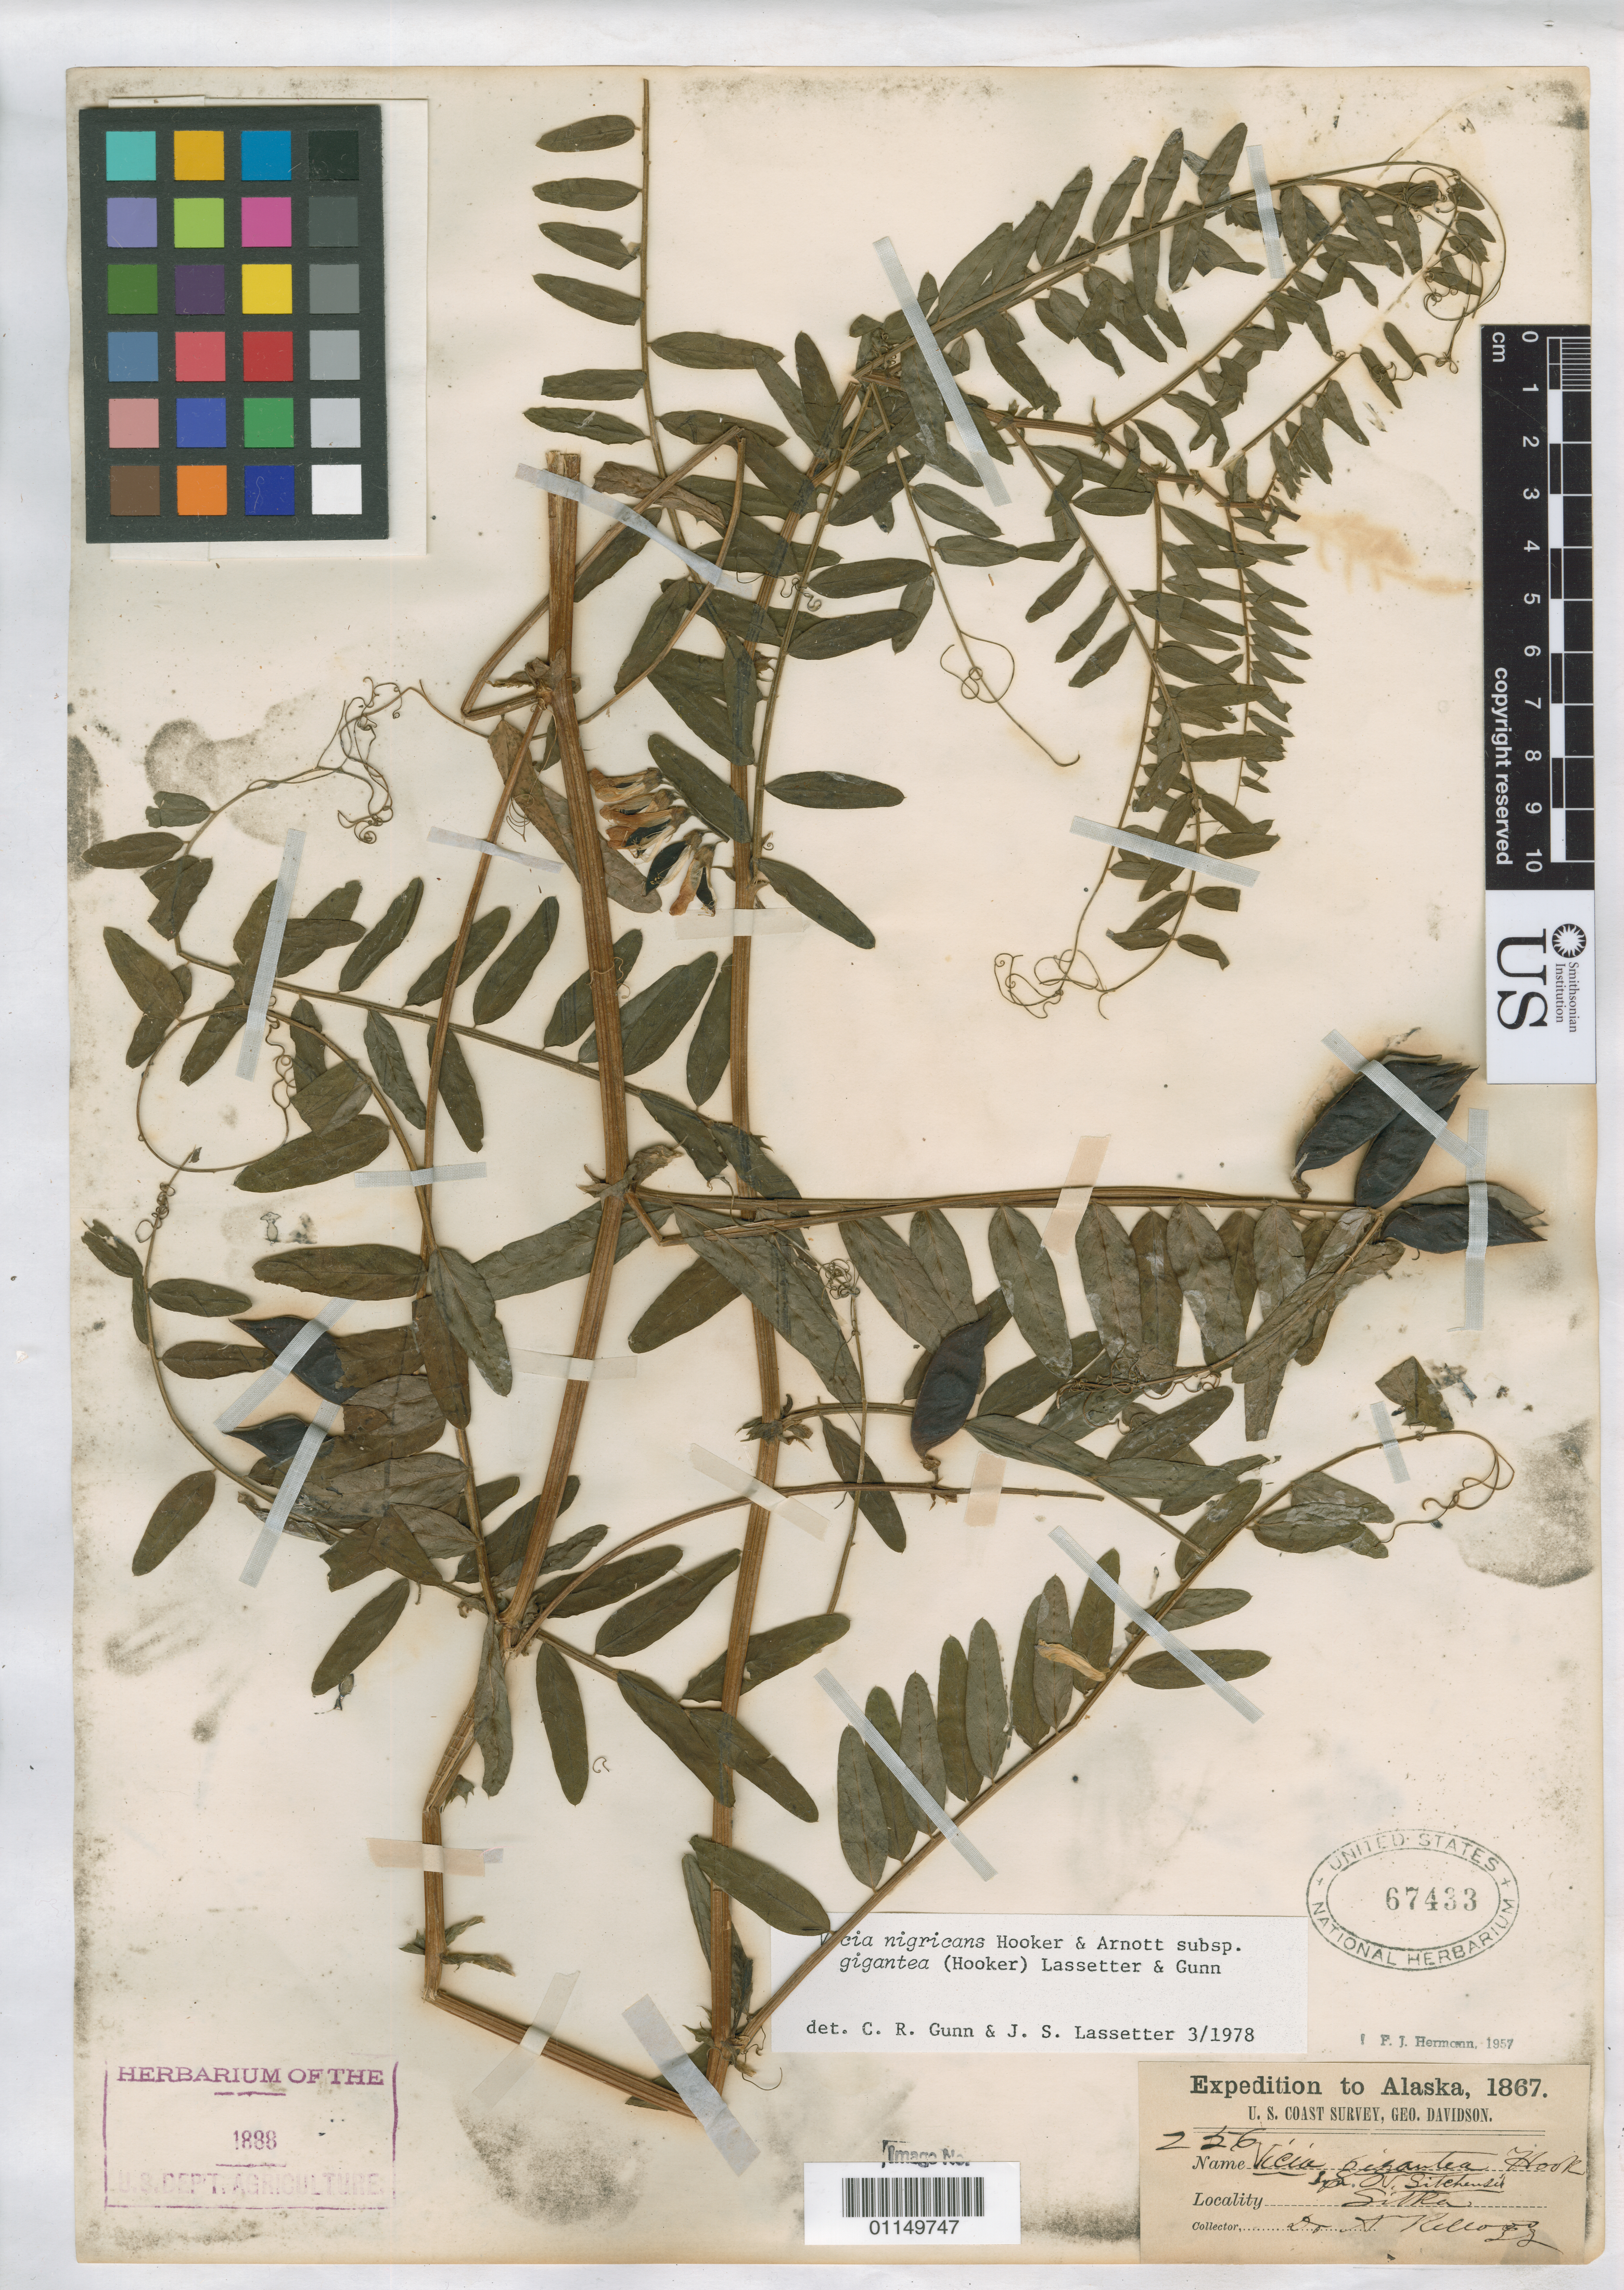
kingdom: Plantae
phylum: Tracheophyta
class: Magnoliopsida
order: Fabales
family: Fabaceae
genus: Vicia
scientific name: Vicia nigricans subsp. gigantea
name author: Hook. & Arn.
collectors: A. Kellogg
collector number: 256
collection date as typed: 1867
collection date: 1867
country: United States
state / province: Alaska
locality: Sitka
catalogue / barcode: US 67433